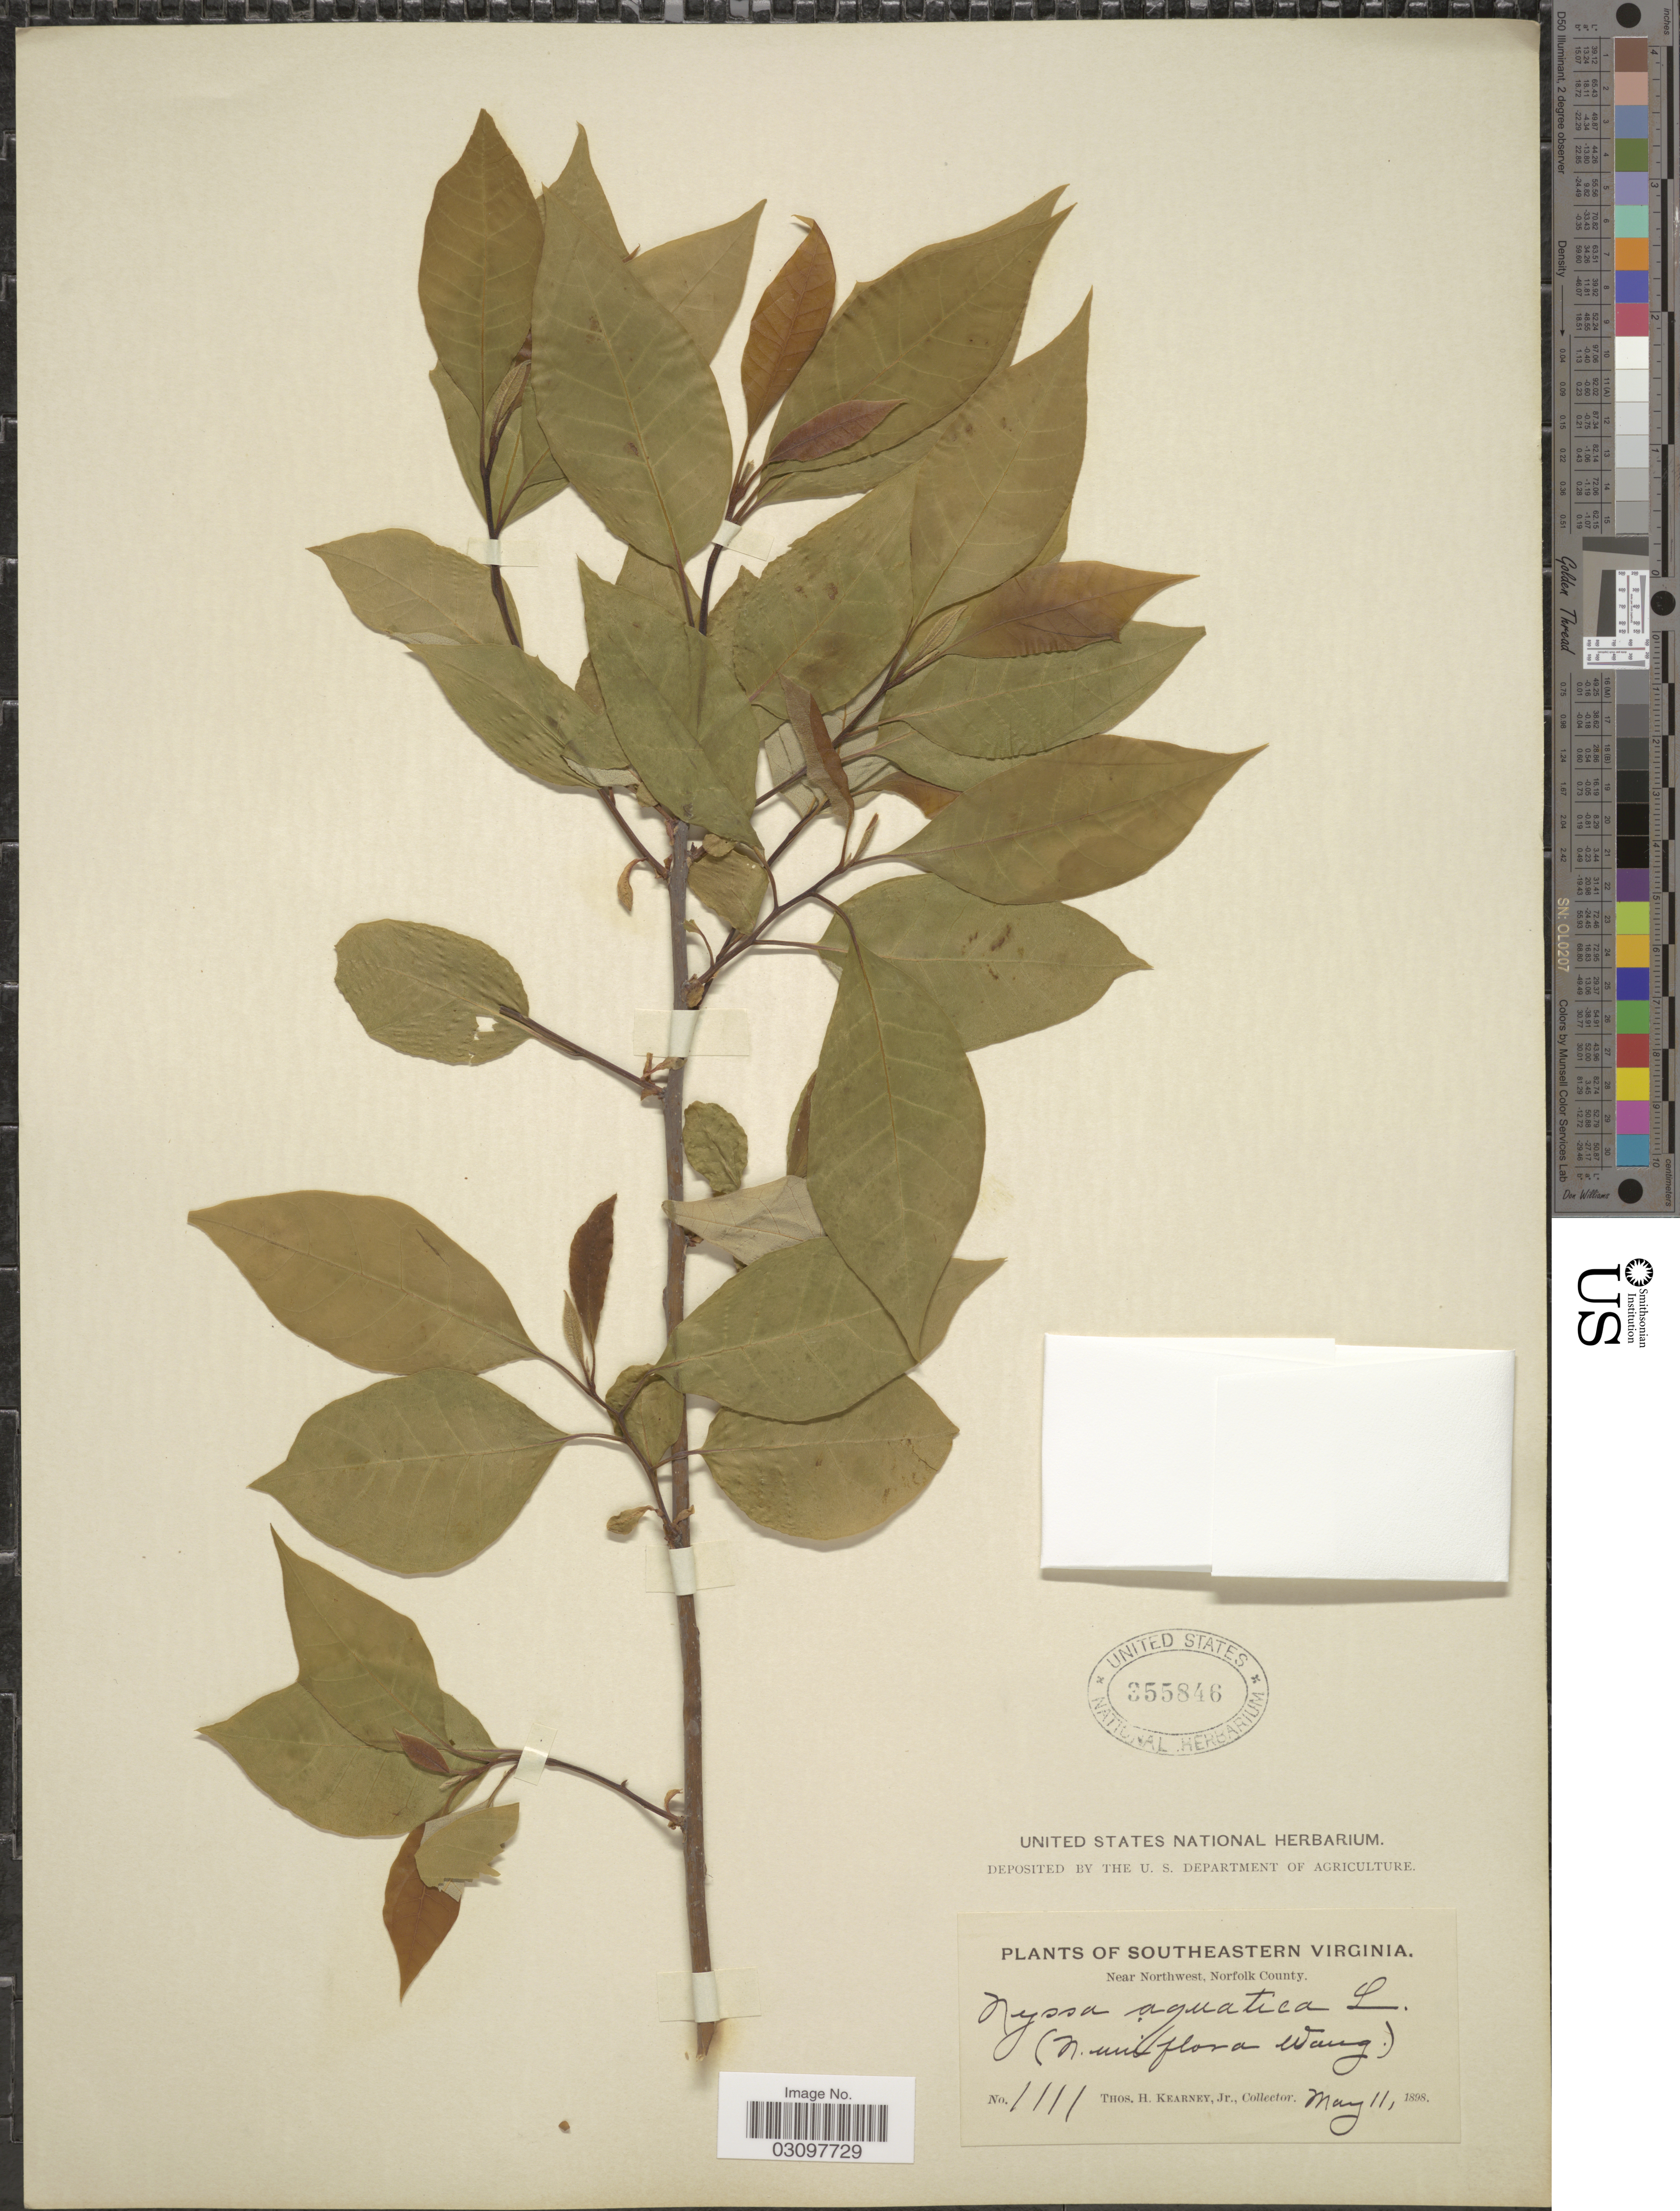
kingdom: Plantae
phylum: Tracheophyta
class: Magnoliopsida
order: Cornales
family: Nyssaceae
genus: Nyssa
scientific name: Nyssa aquatica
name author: L.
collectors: T. H. Kearney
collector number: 1111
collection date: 1898-05-11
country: United States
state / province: Virginia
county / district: City of Chesapeake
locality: Southeastern Virginia. Near Northwest, Norfolk County.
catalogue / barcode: US 355846